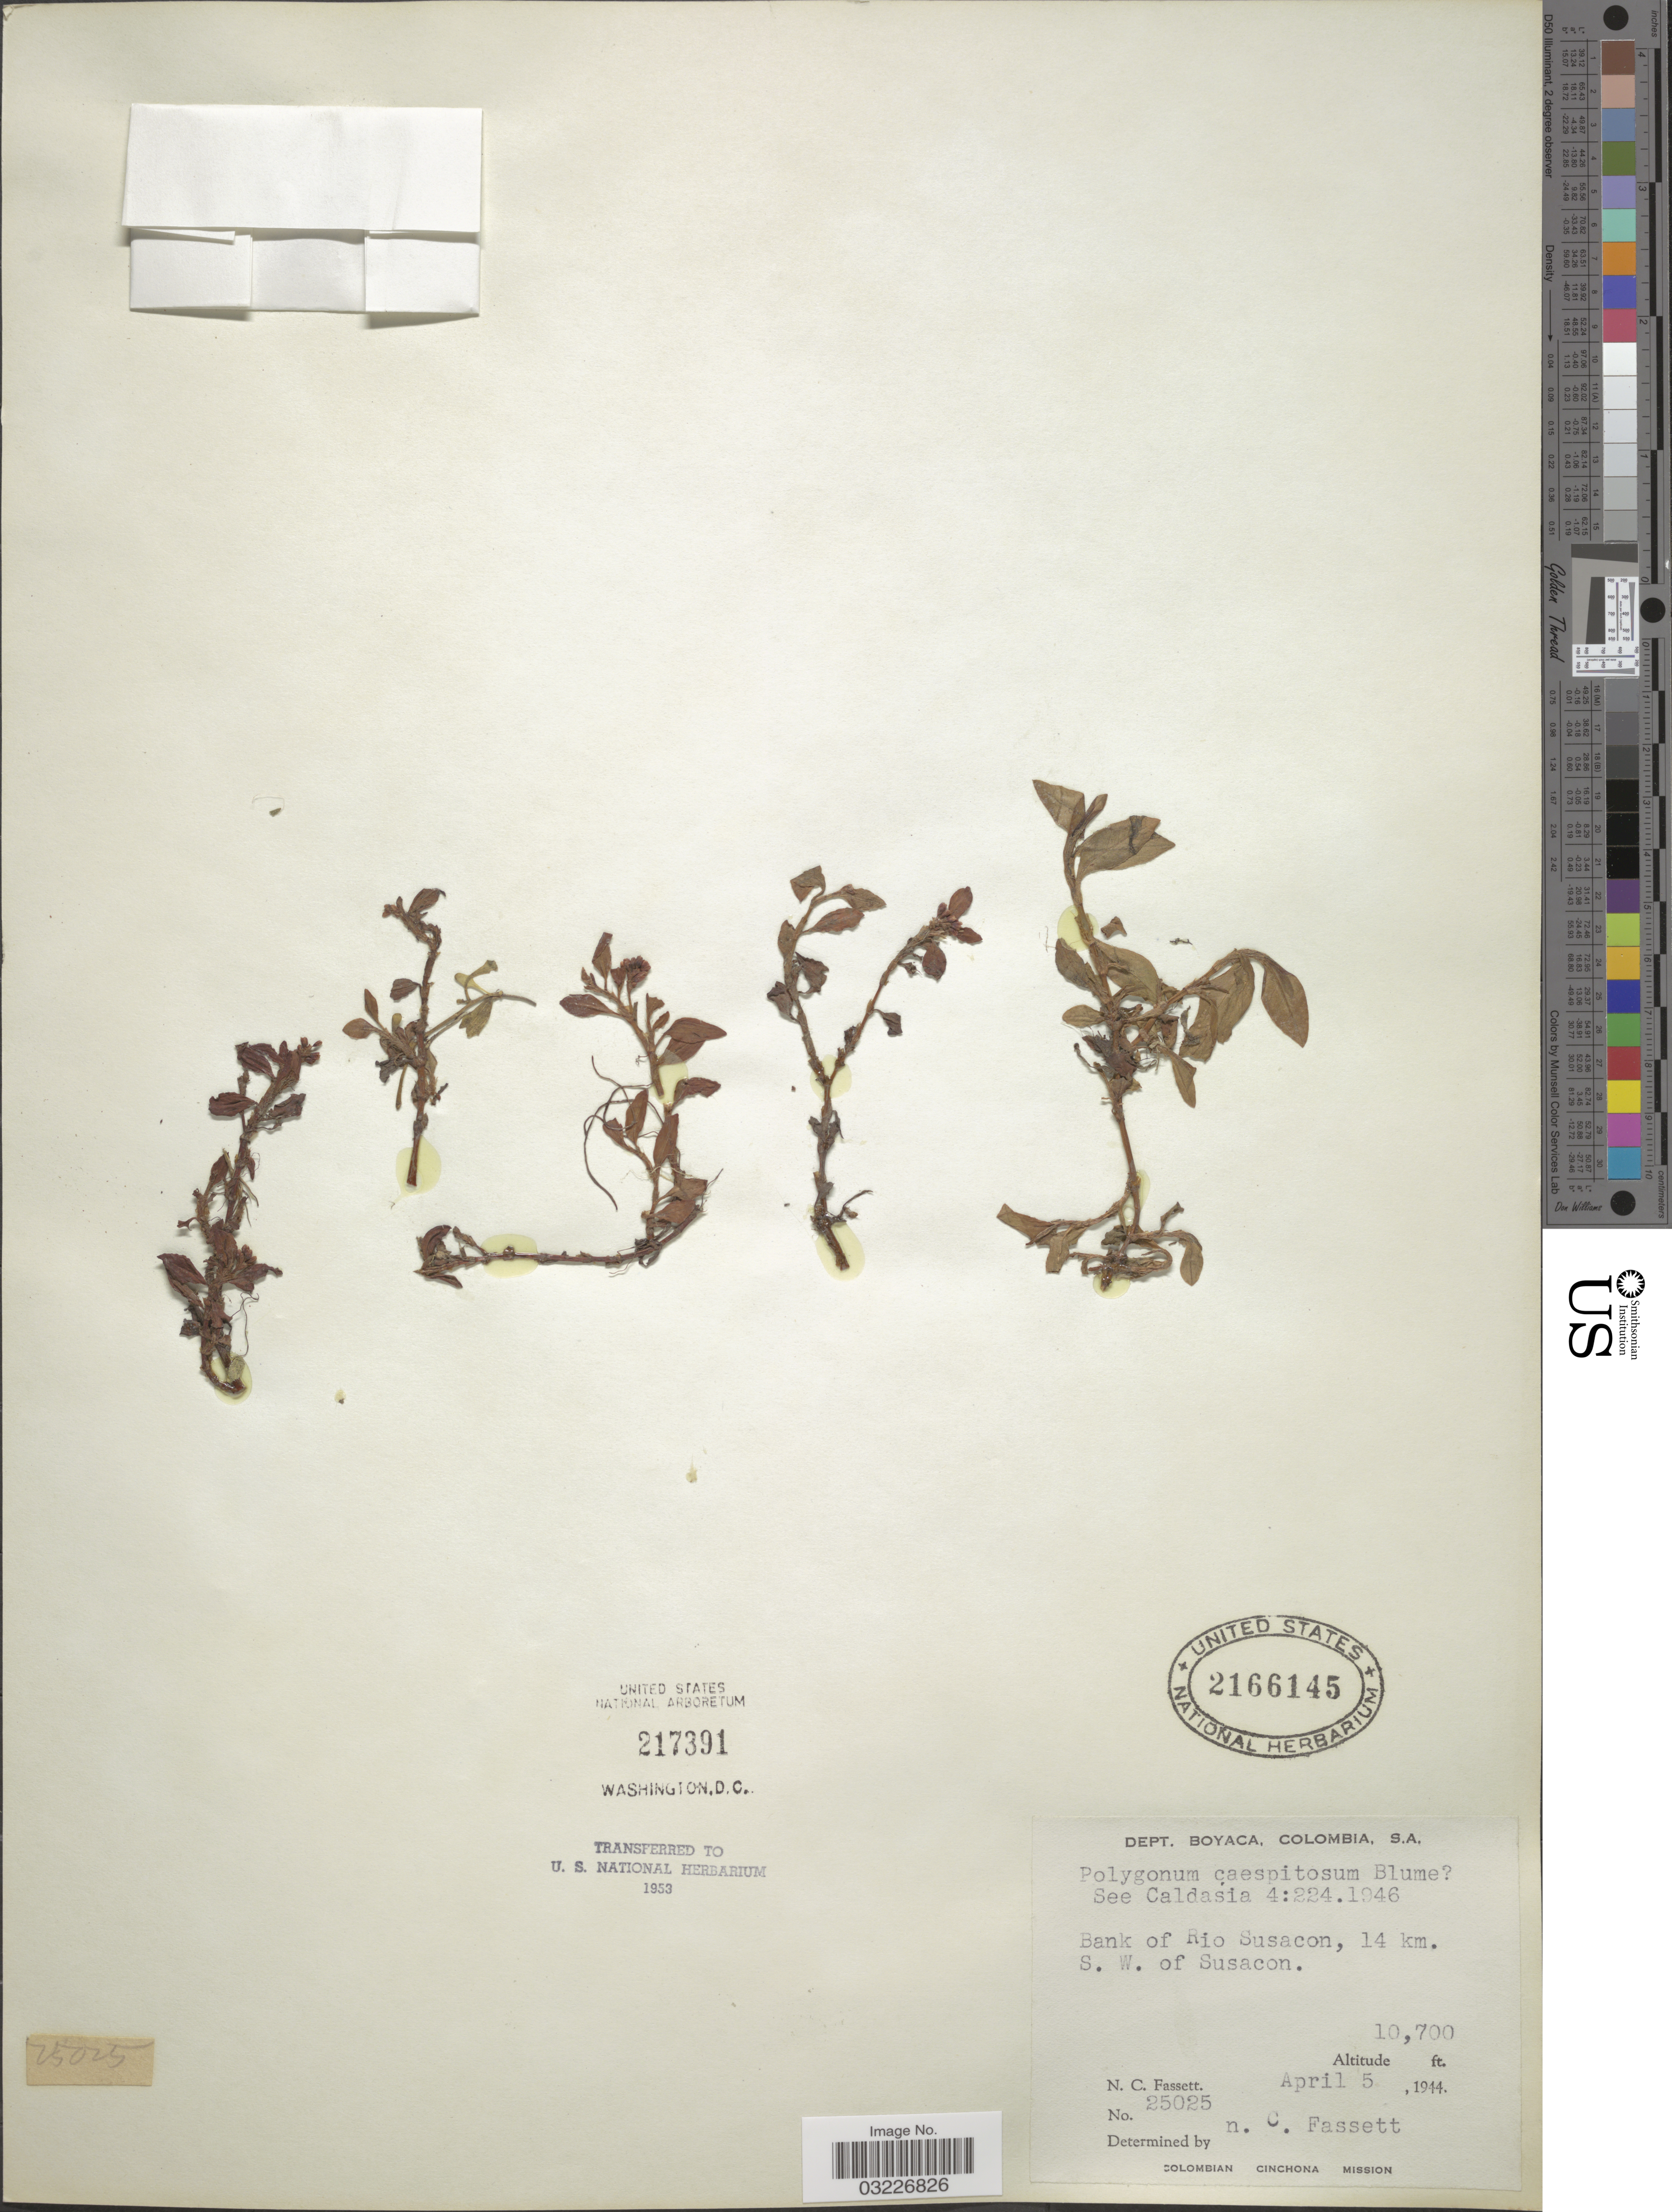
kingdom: Plantae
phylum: Tracheophyta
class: Magnoliopsida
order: Caryophyllales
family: Polygonaceae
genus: Polygonum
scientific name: Polygonum caespitosum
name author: Blume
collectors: N. C. Fassett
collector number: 25025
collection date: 1944-04-05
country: Colombia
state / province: Boyacá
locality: Dept. Boyaca, Bank of Rio Susacon, 14 km. S.W. of Susacon.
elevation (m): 3261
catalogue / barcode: US 2166145